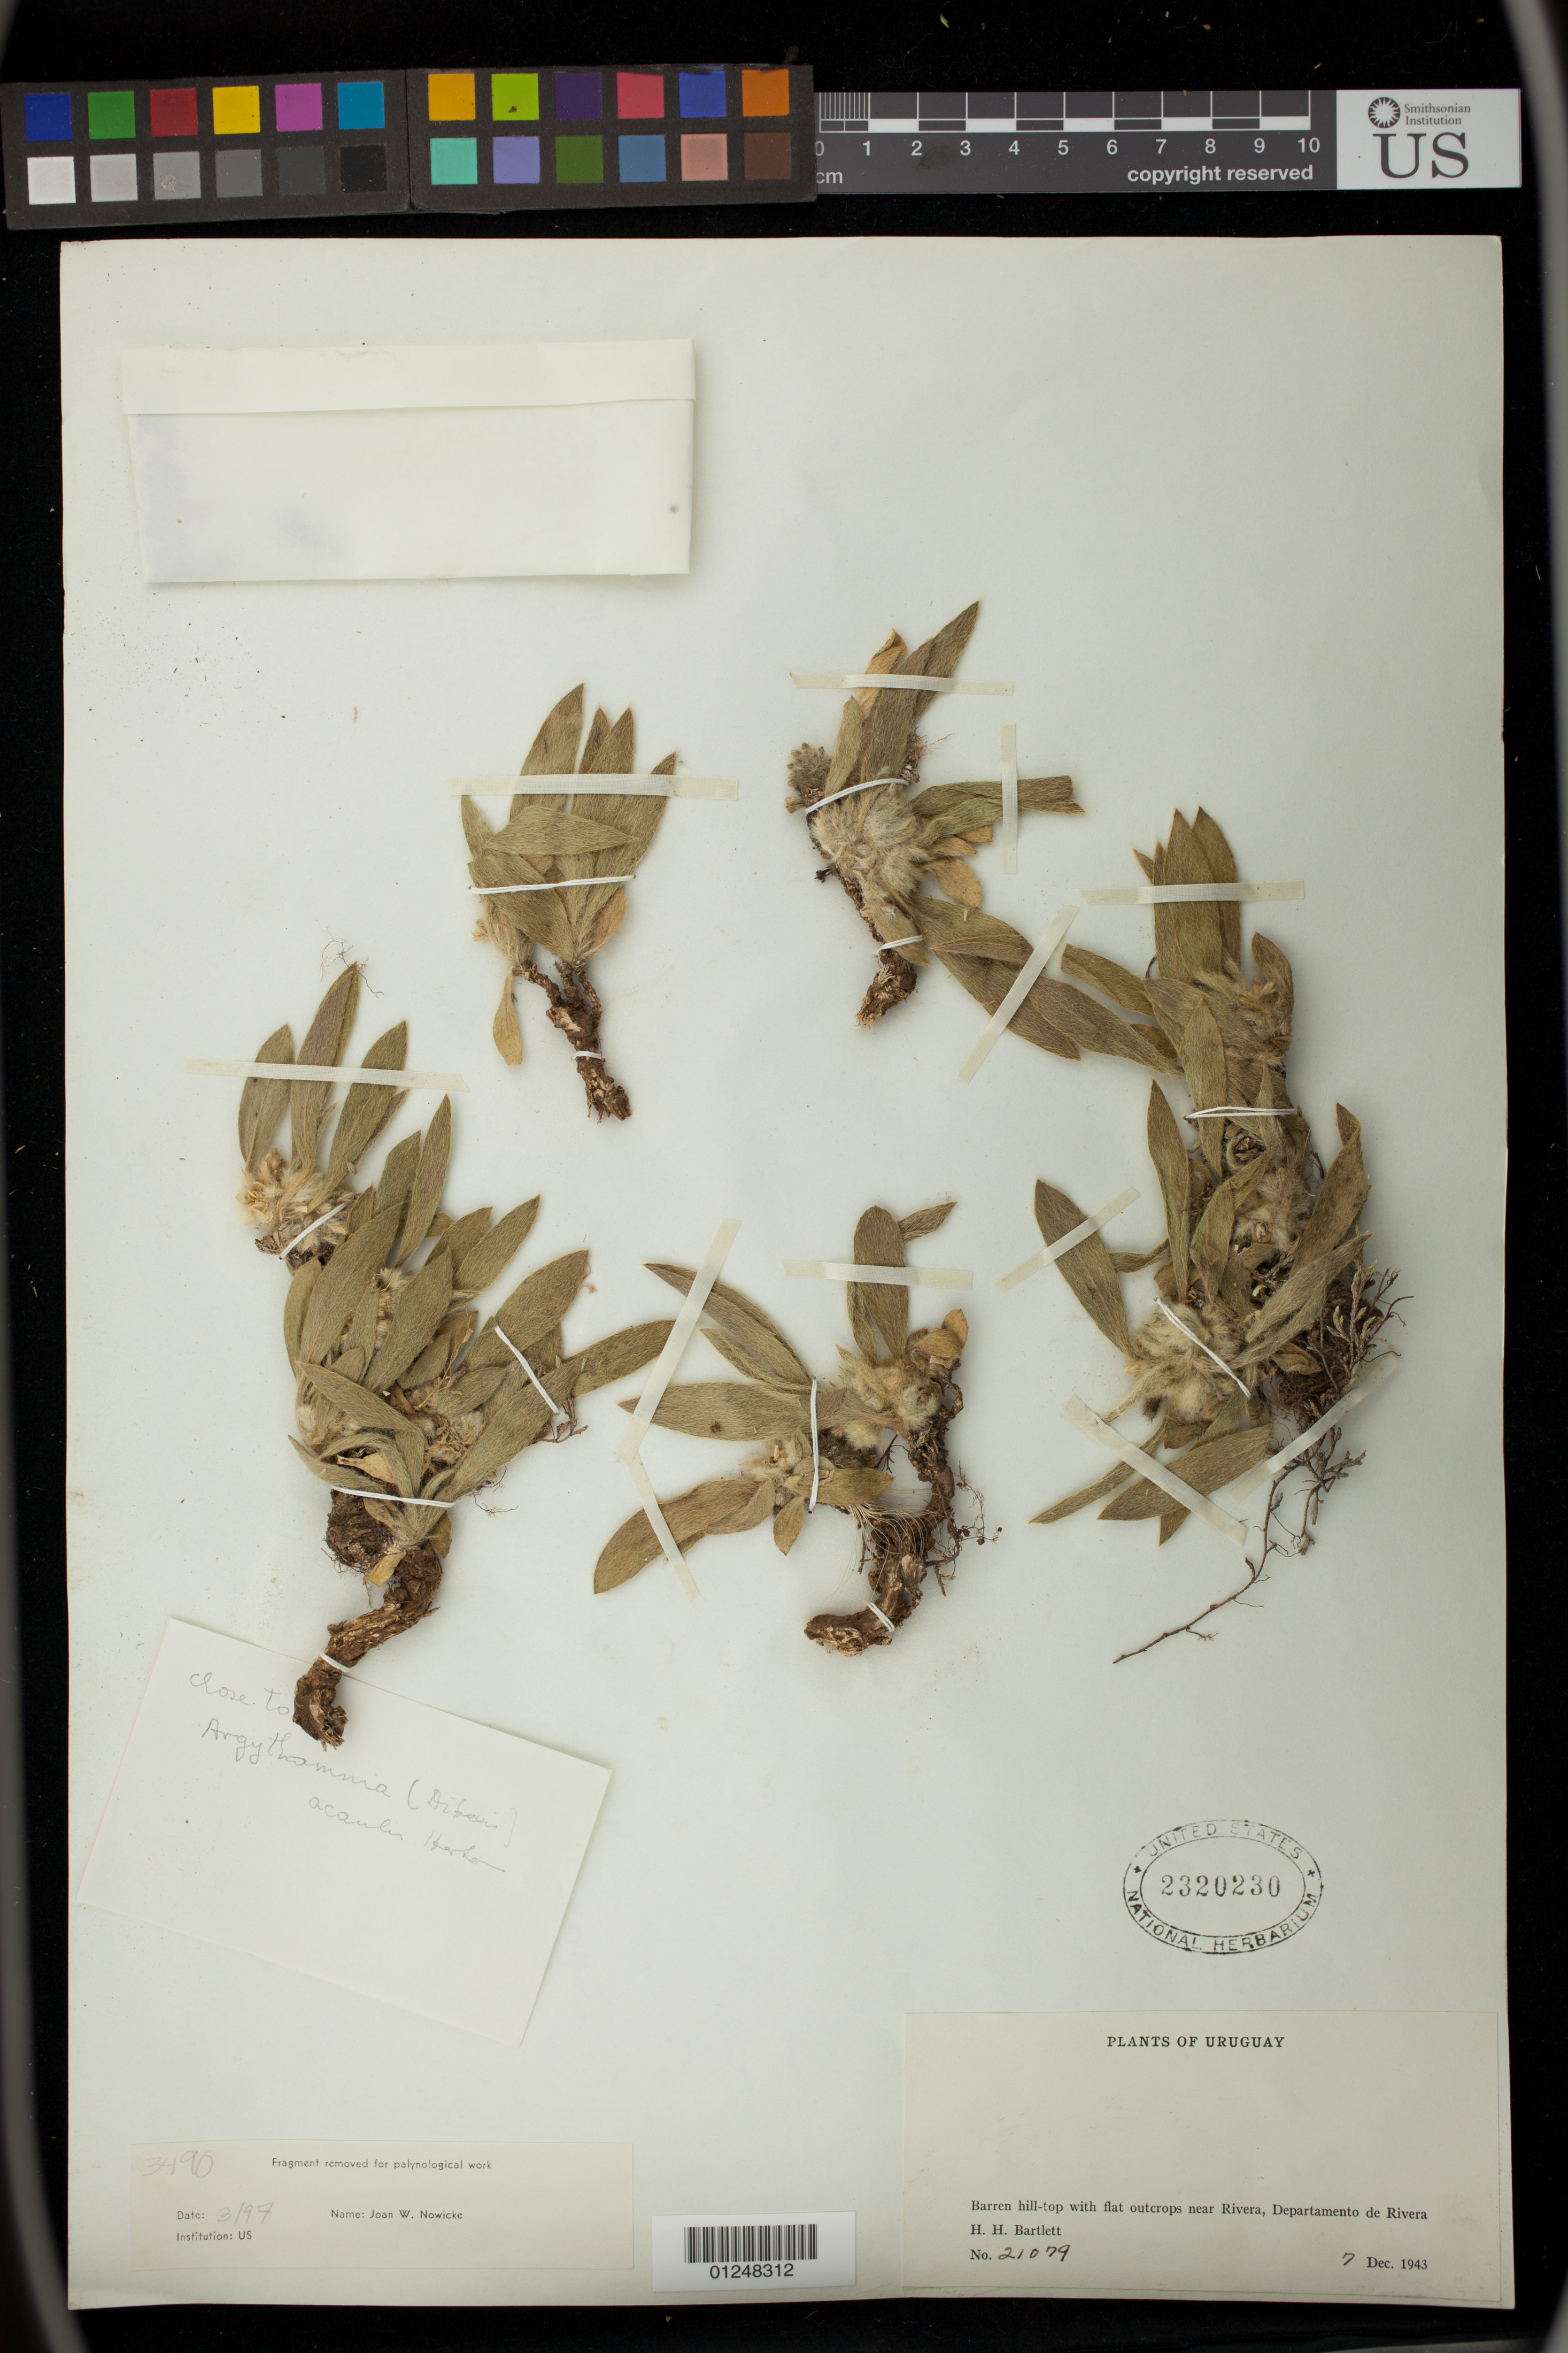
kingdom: Plantae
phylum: Tracheophyta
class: Magnoliopsida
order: Malpighiales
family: Euphorbiaceae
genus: Argythamnia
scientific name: Argythamnia rosularis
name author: (Pax & K. Hoffm.) J.W. Ingram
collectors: H. H. Bartlett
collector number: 21079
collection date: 1943-12-07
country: Uruguay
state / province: Rivera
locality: Barren hill-top with flat outcrops near Rivera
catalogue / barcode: US 2320230